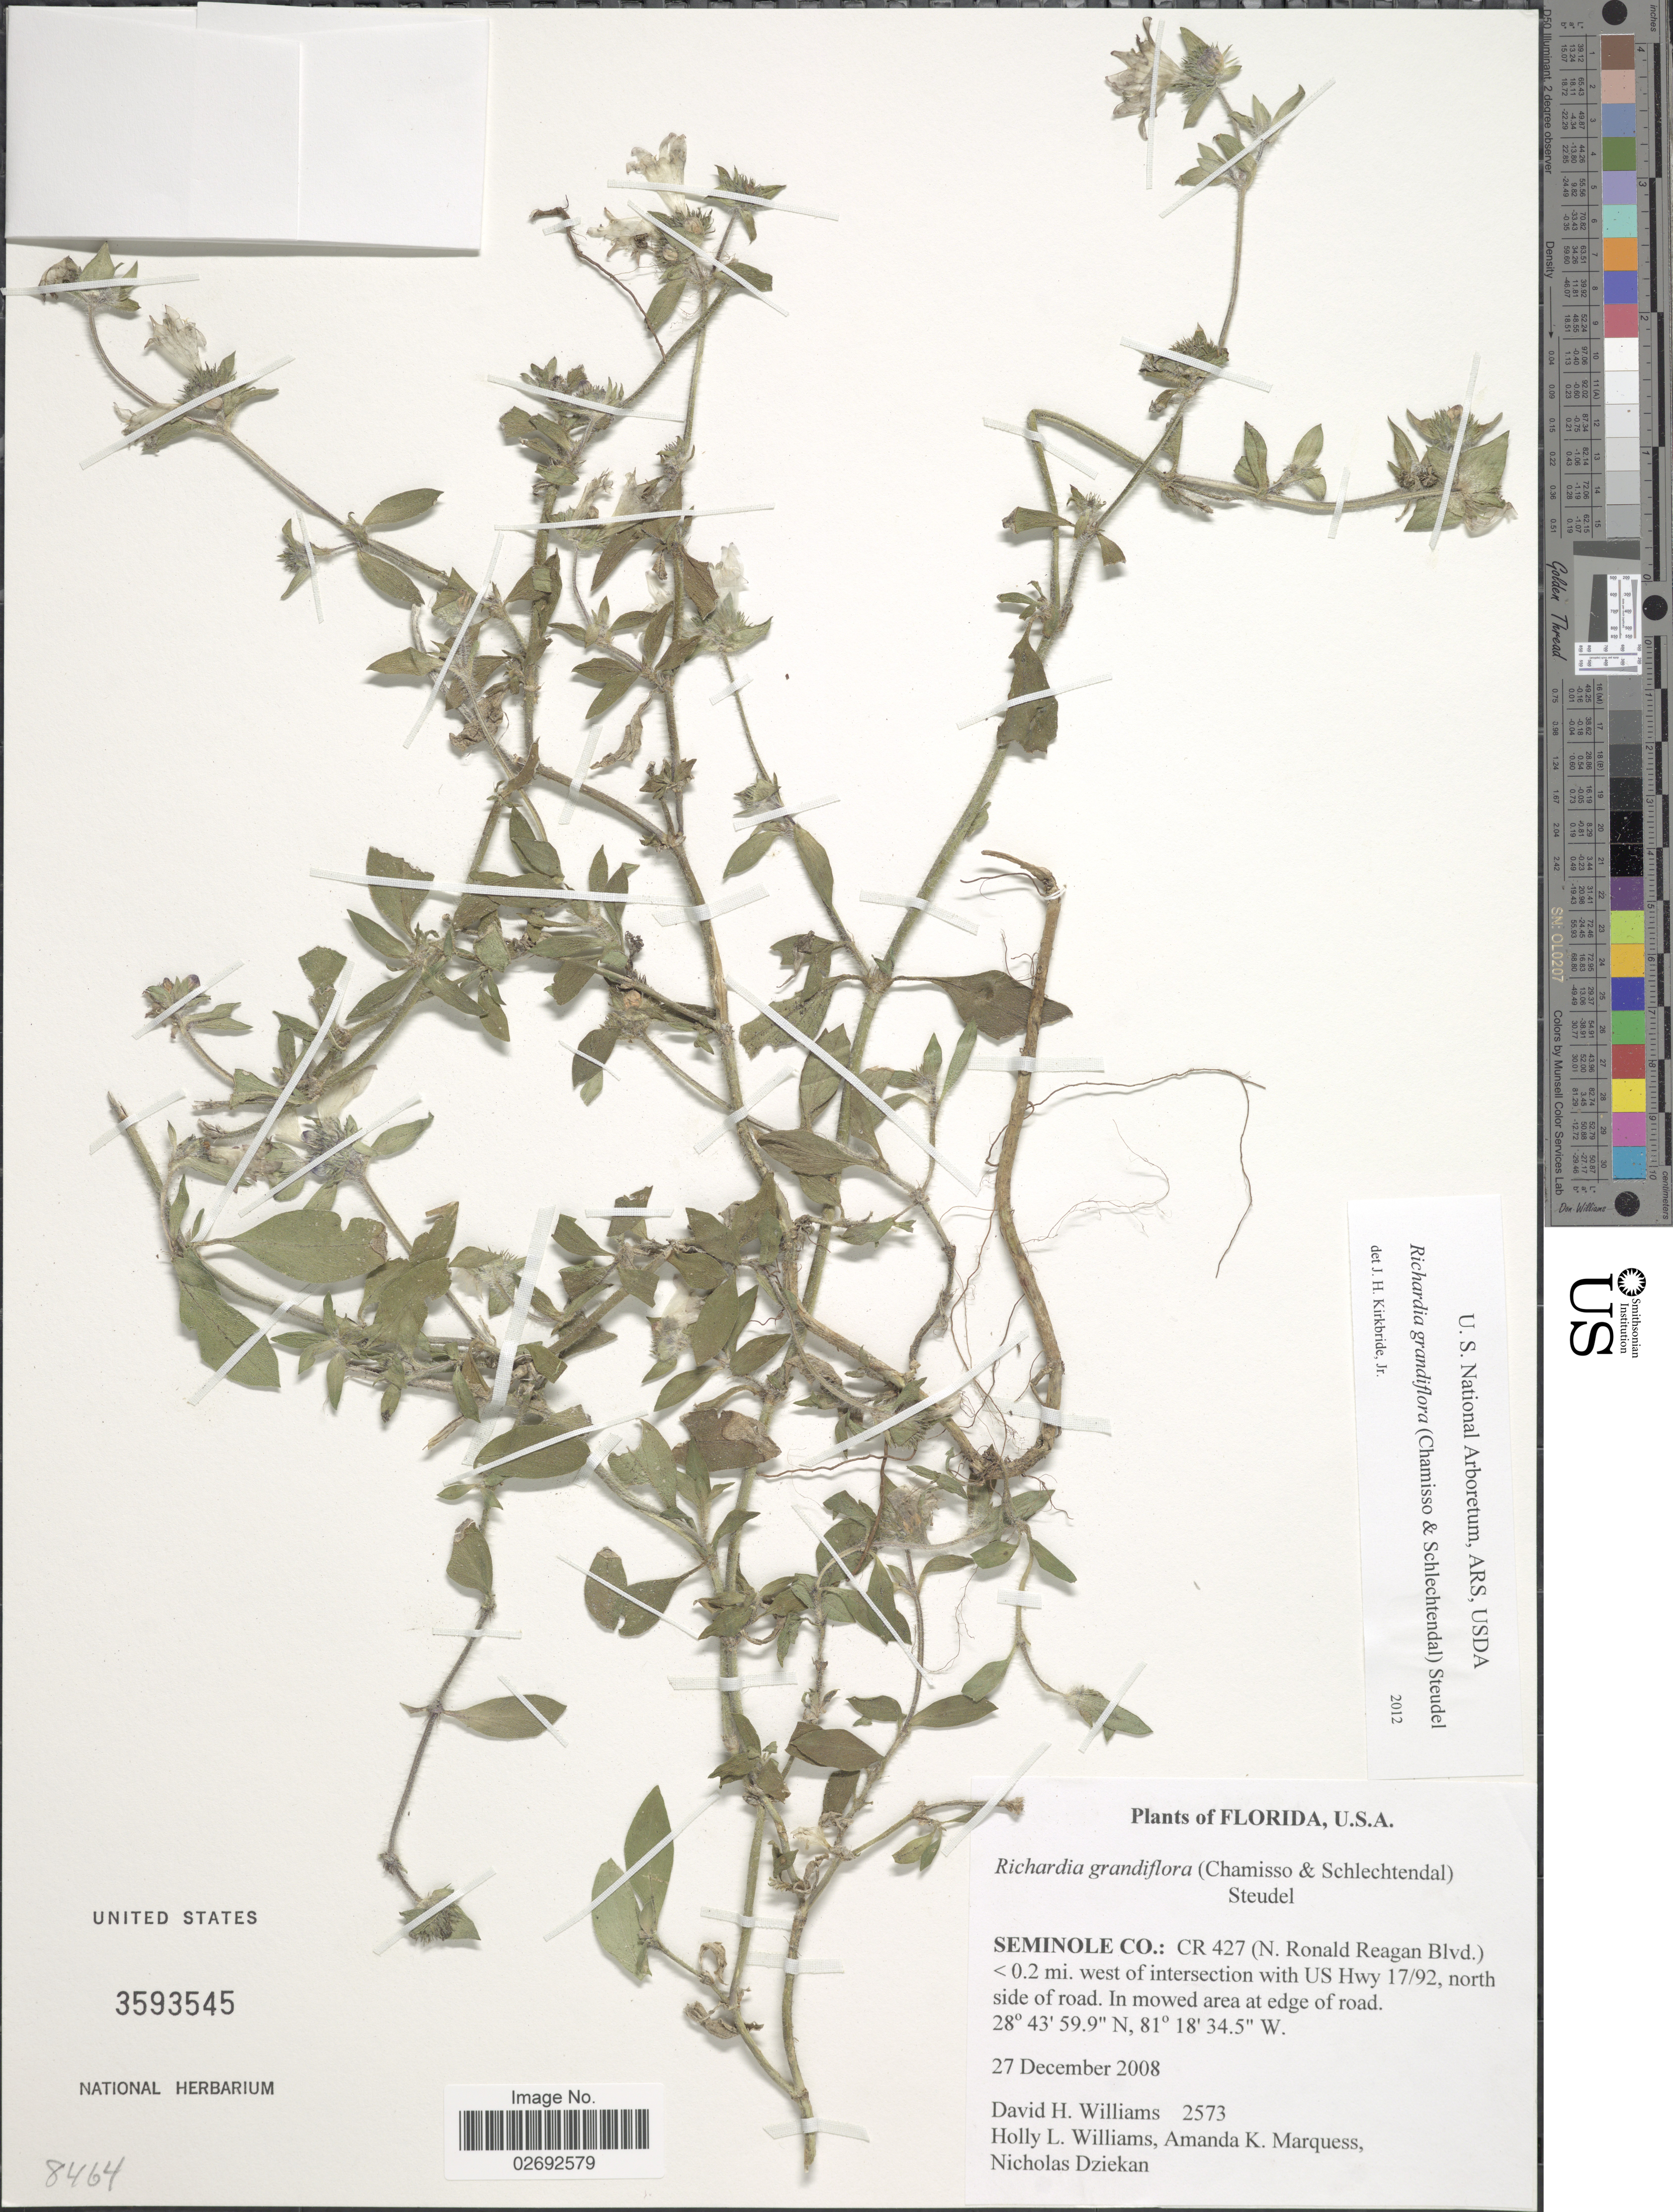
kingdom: Plantae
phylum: Tracheophyta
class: Magnoliopsida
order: Gentianales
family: Rubiaceae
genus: Richardia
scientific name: Richardia grandiflora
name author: (Cham. & Schltdl.) Steud.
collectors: D. H. Williams, H. Williams, A. Marquess & N. Dziekan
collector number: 2573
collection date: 2008-12-27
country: United States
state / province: Florida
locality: Seminole Co.: CR 427 (N. Ronald Reagan Blvd) < 0.2 mi west of intersection with US Hwy 17/92, north side of road. In mowed area at edge of road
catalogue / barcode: US 3593545